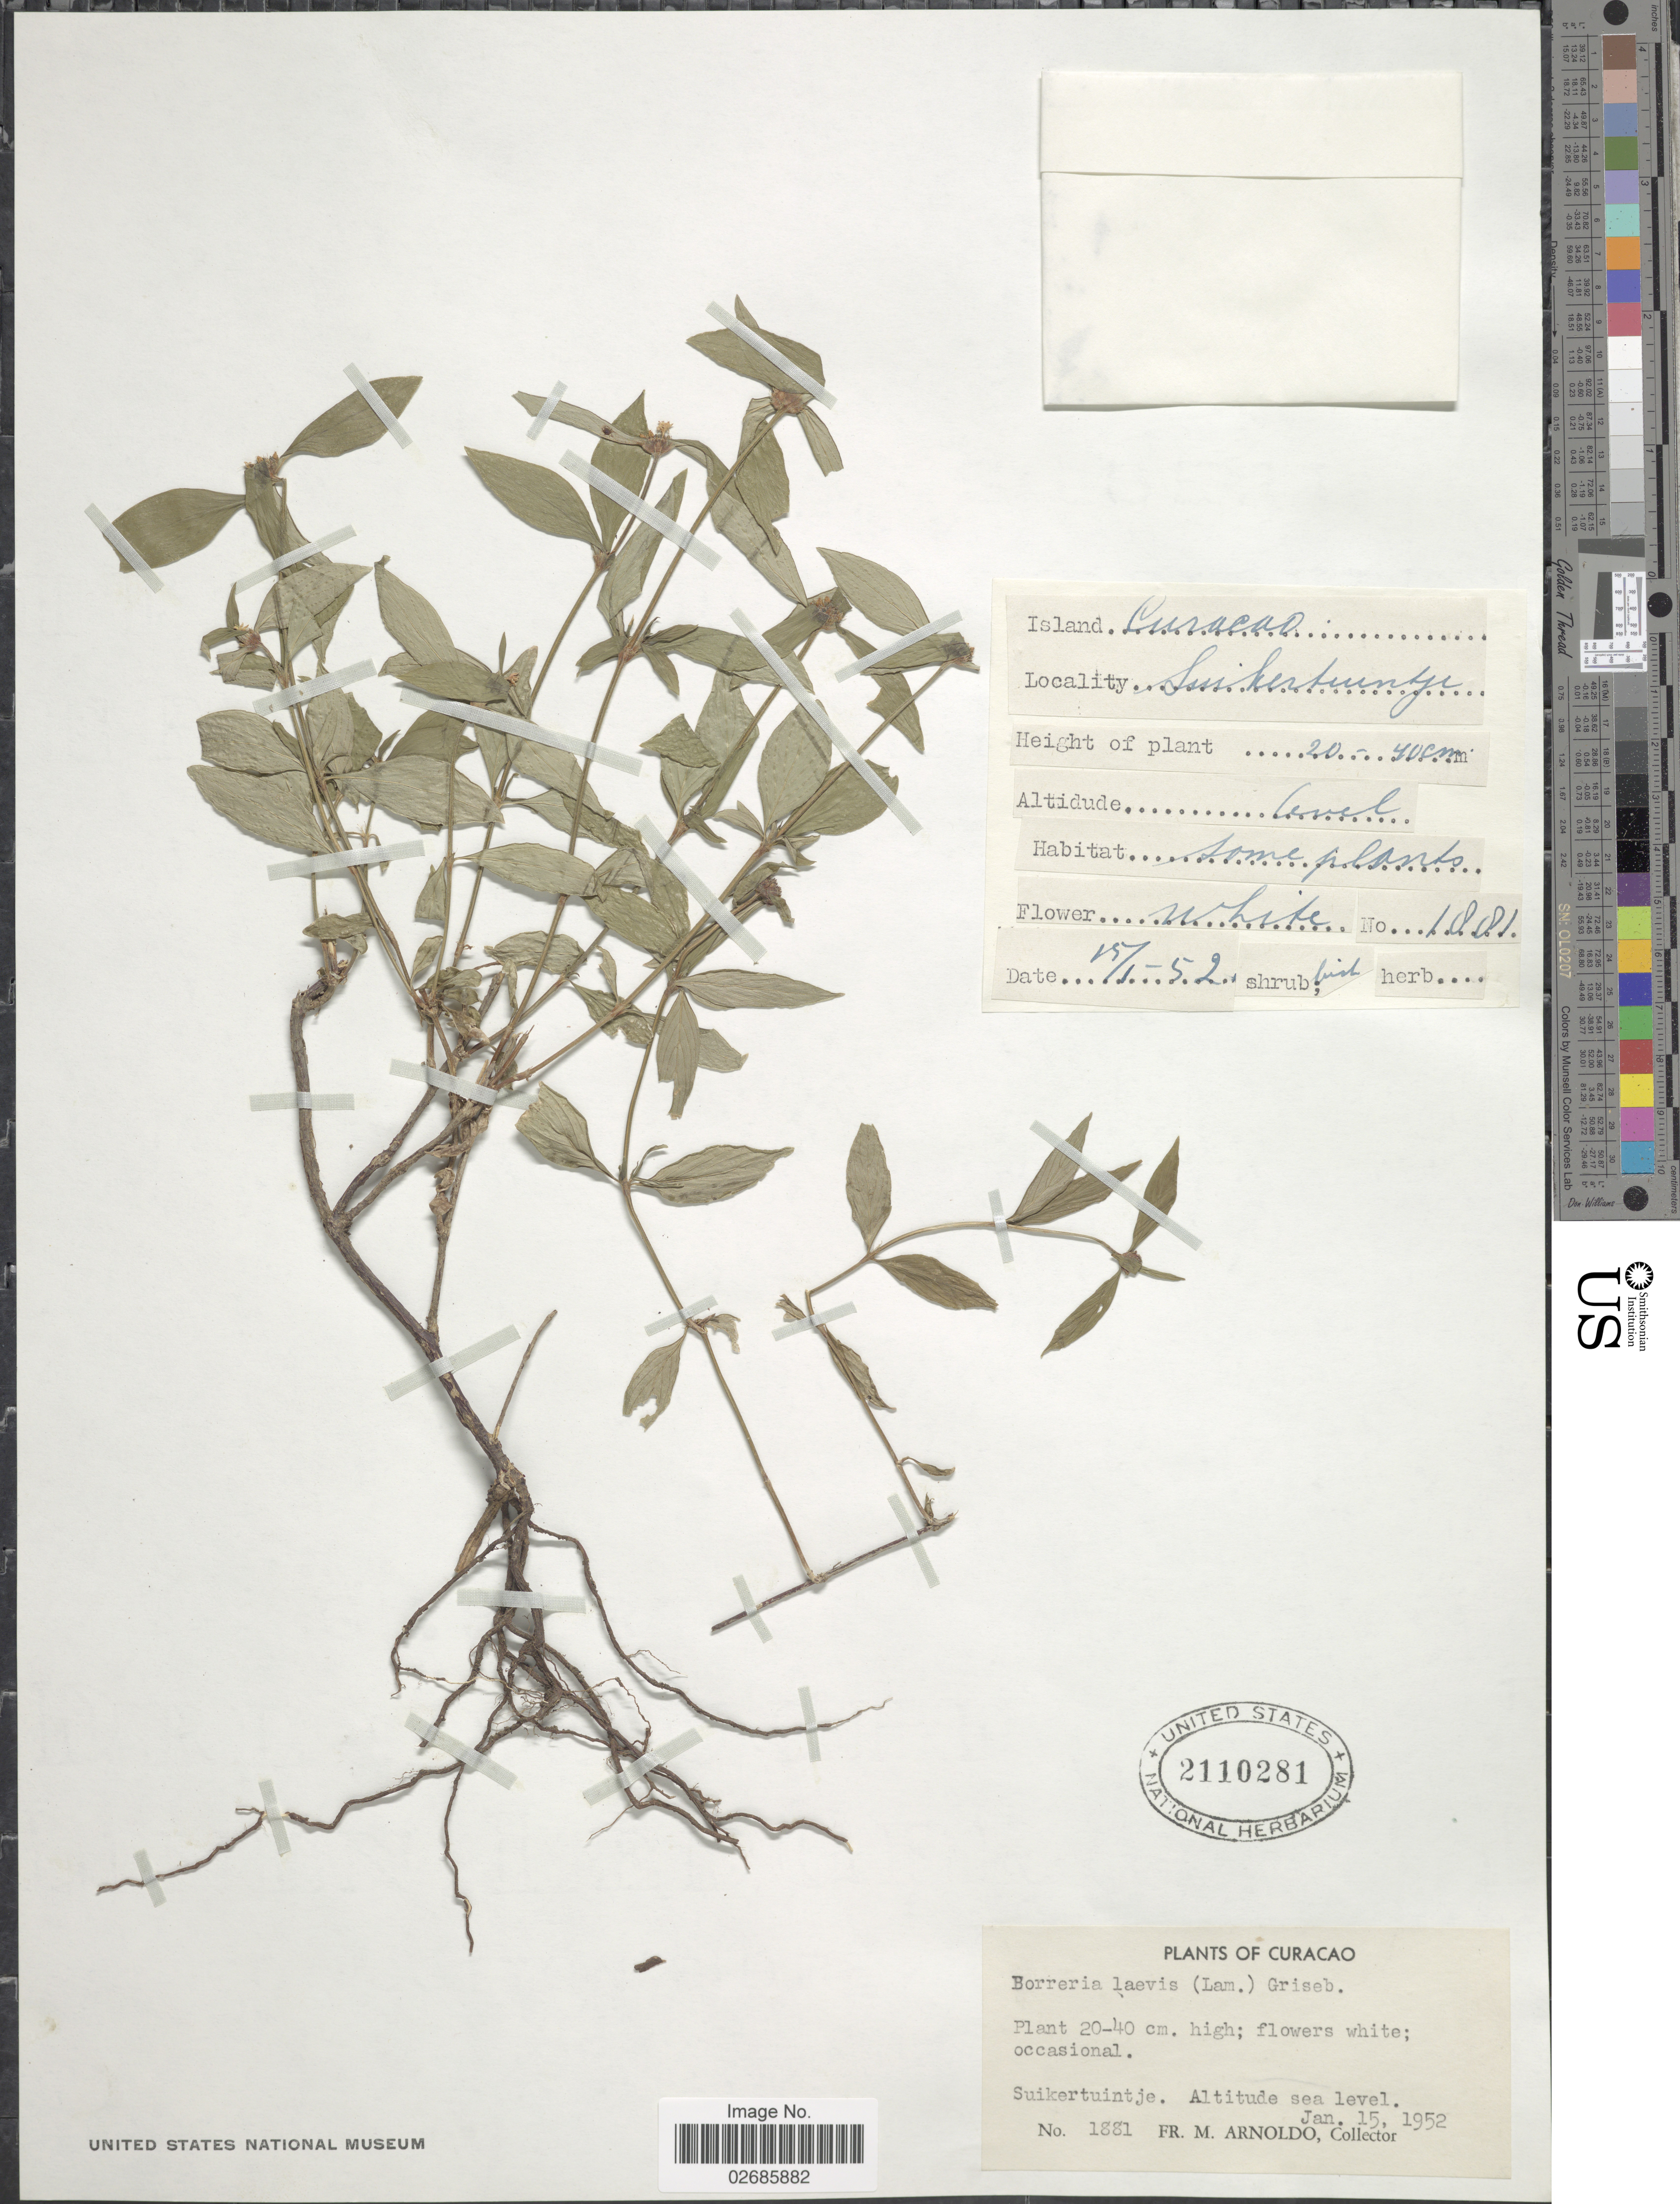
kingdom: Plantae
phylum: Tracheophyta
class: Magnoliopsida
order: Gentianales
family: Rubiaceae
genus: Borreria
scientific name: Borreria assurgens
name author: (Ruiz & Pav.) Griseb.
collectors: N. Arnoldo-Broeders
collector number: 1881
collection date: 1952-01-15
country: Curaçao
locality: Suikertuintje.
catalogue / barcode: US 2110281